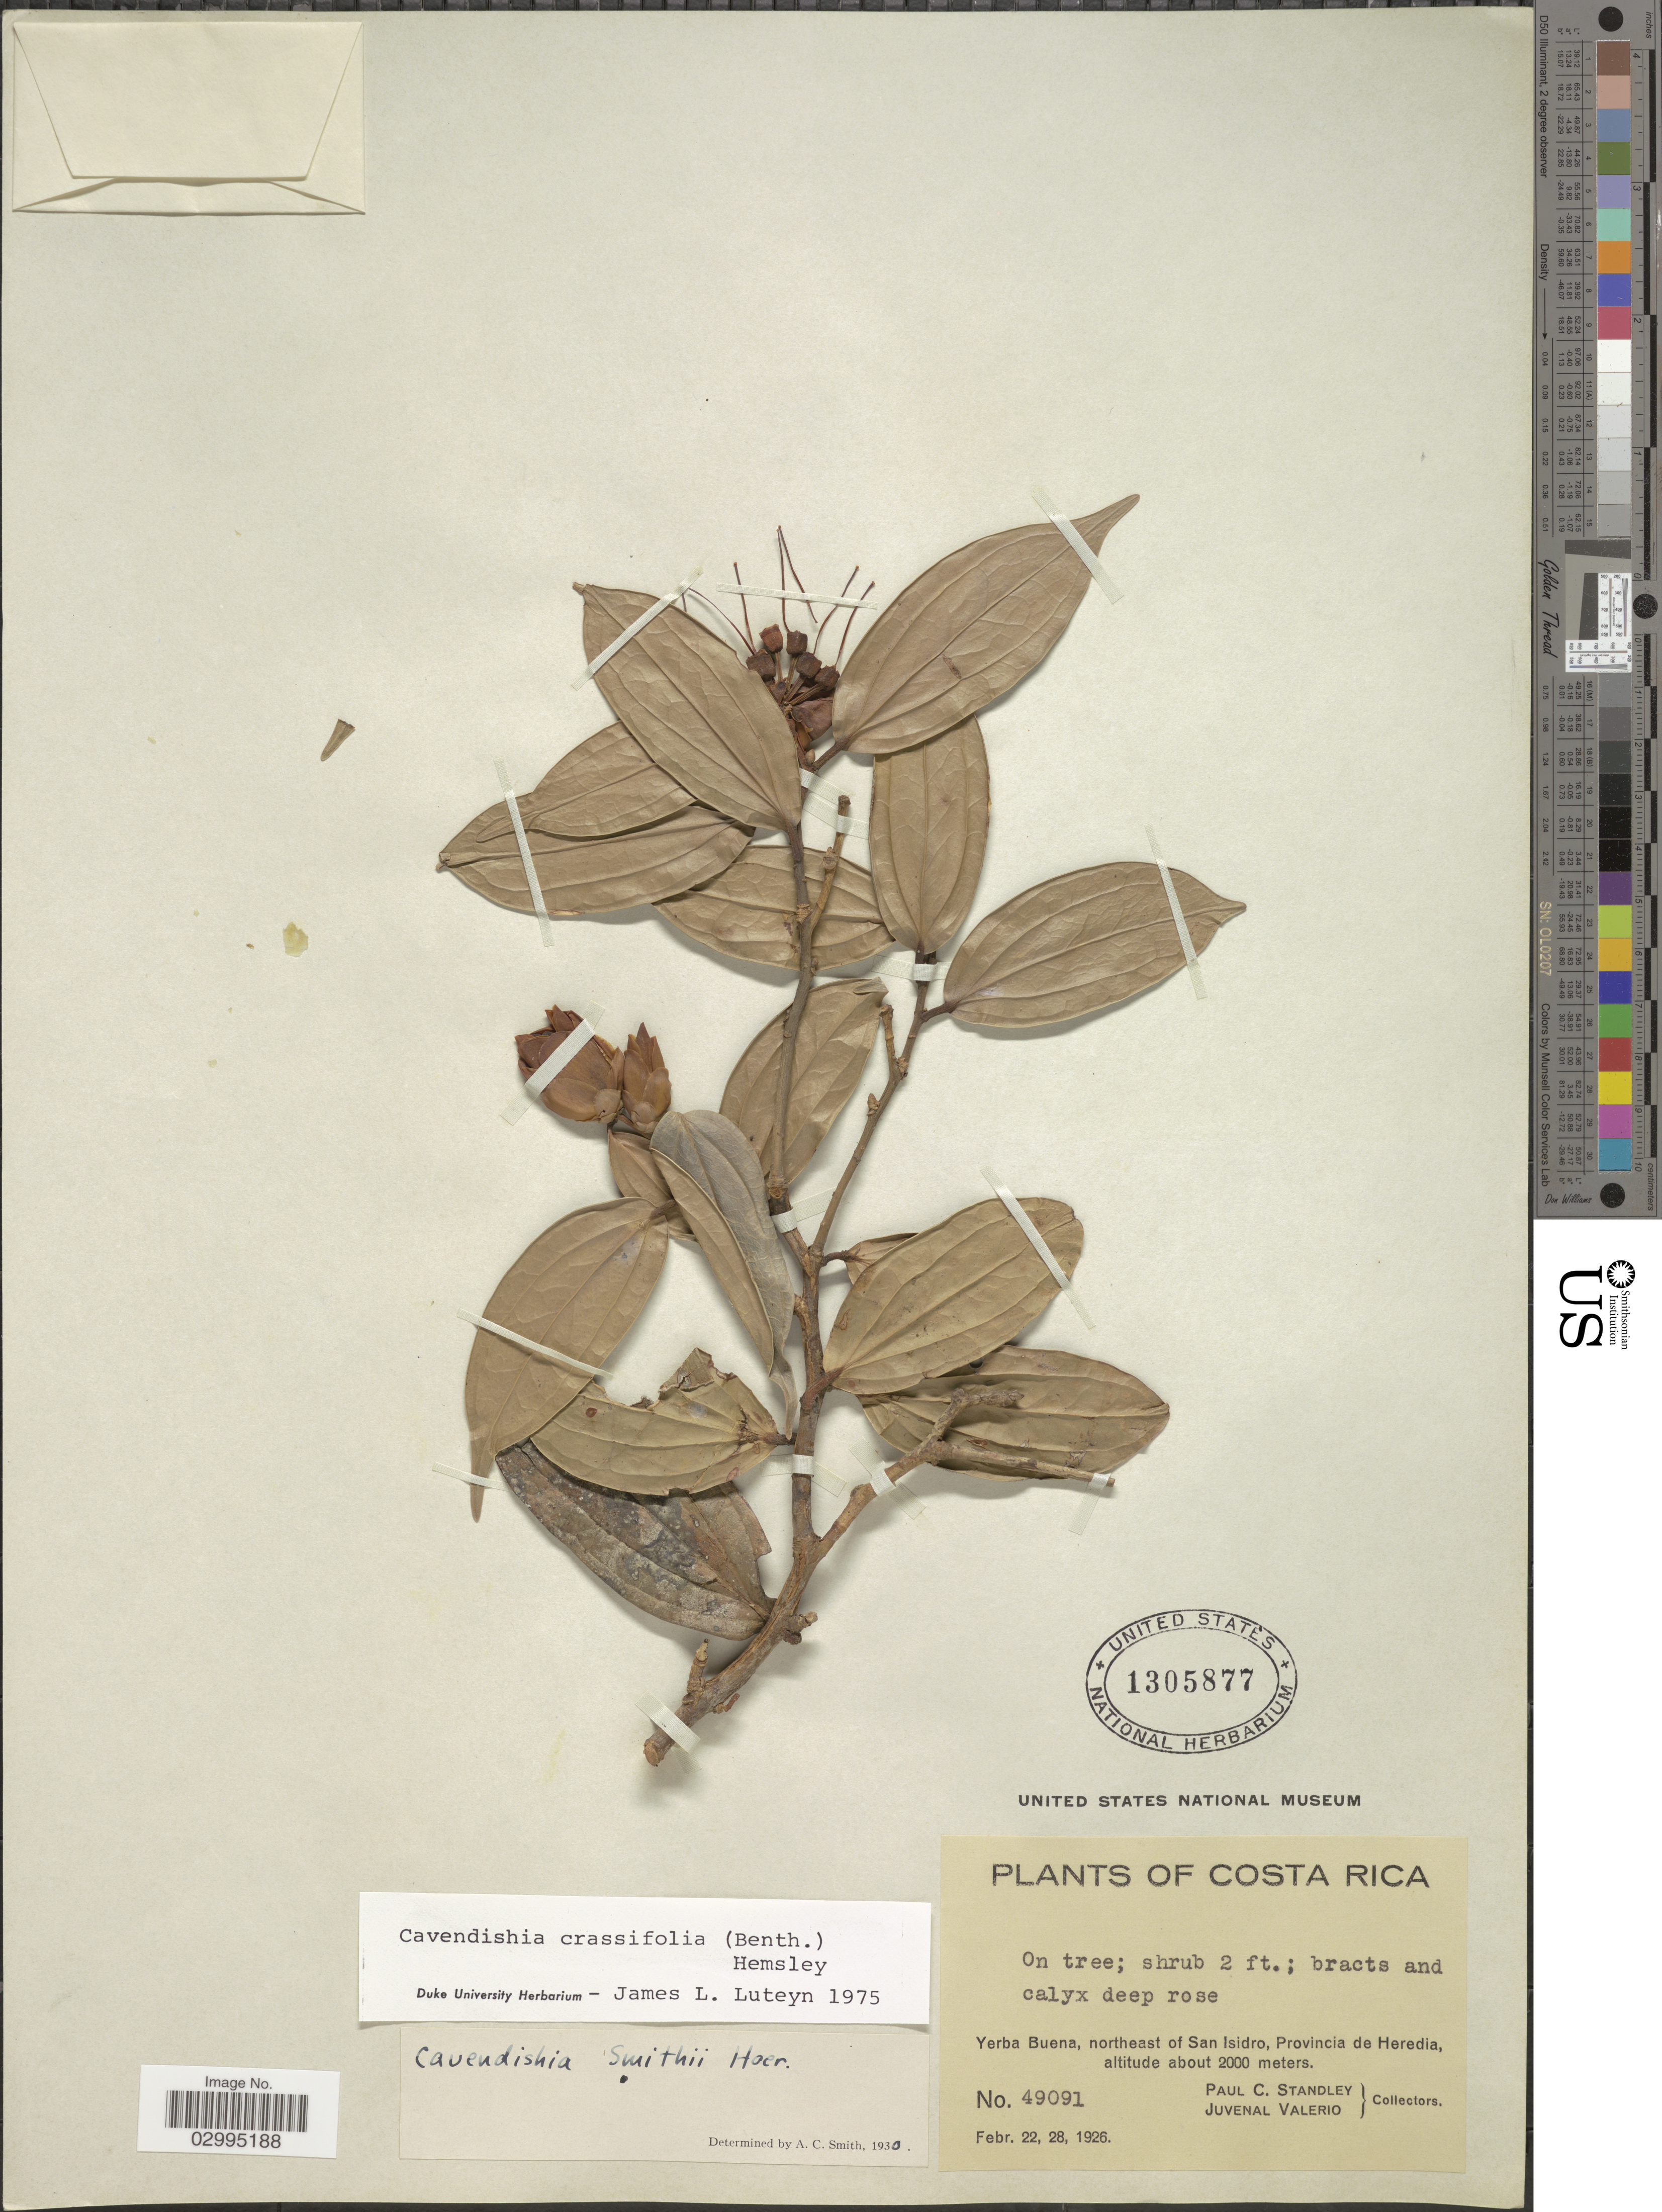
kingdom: Plantae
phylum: Tracheophyta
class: Magnoliopsida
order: Ericales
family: Ericaceae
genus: Cavendishia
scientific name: Cavendishia crassifolia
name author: (Benth.) Hemsl.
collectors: P. C. Standley & J. Valerio R.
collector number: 49091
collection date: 1926-02-22/1926-02-28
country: Costa Rica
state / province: Heredia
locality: Yerba Buena, northeast of San Isidro, Provincia de Heredia.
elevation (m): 2000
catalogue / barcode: US 1305877